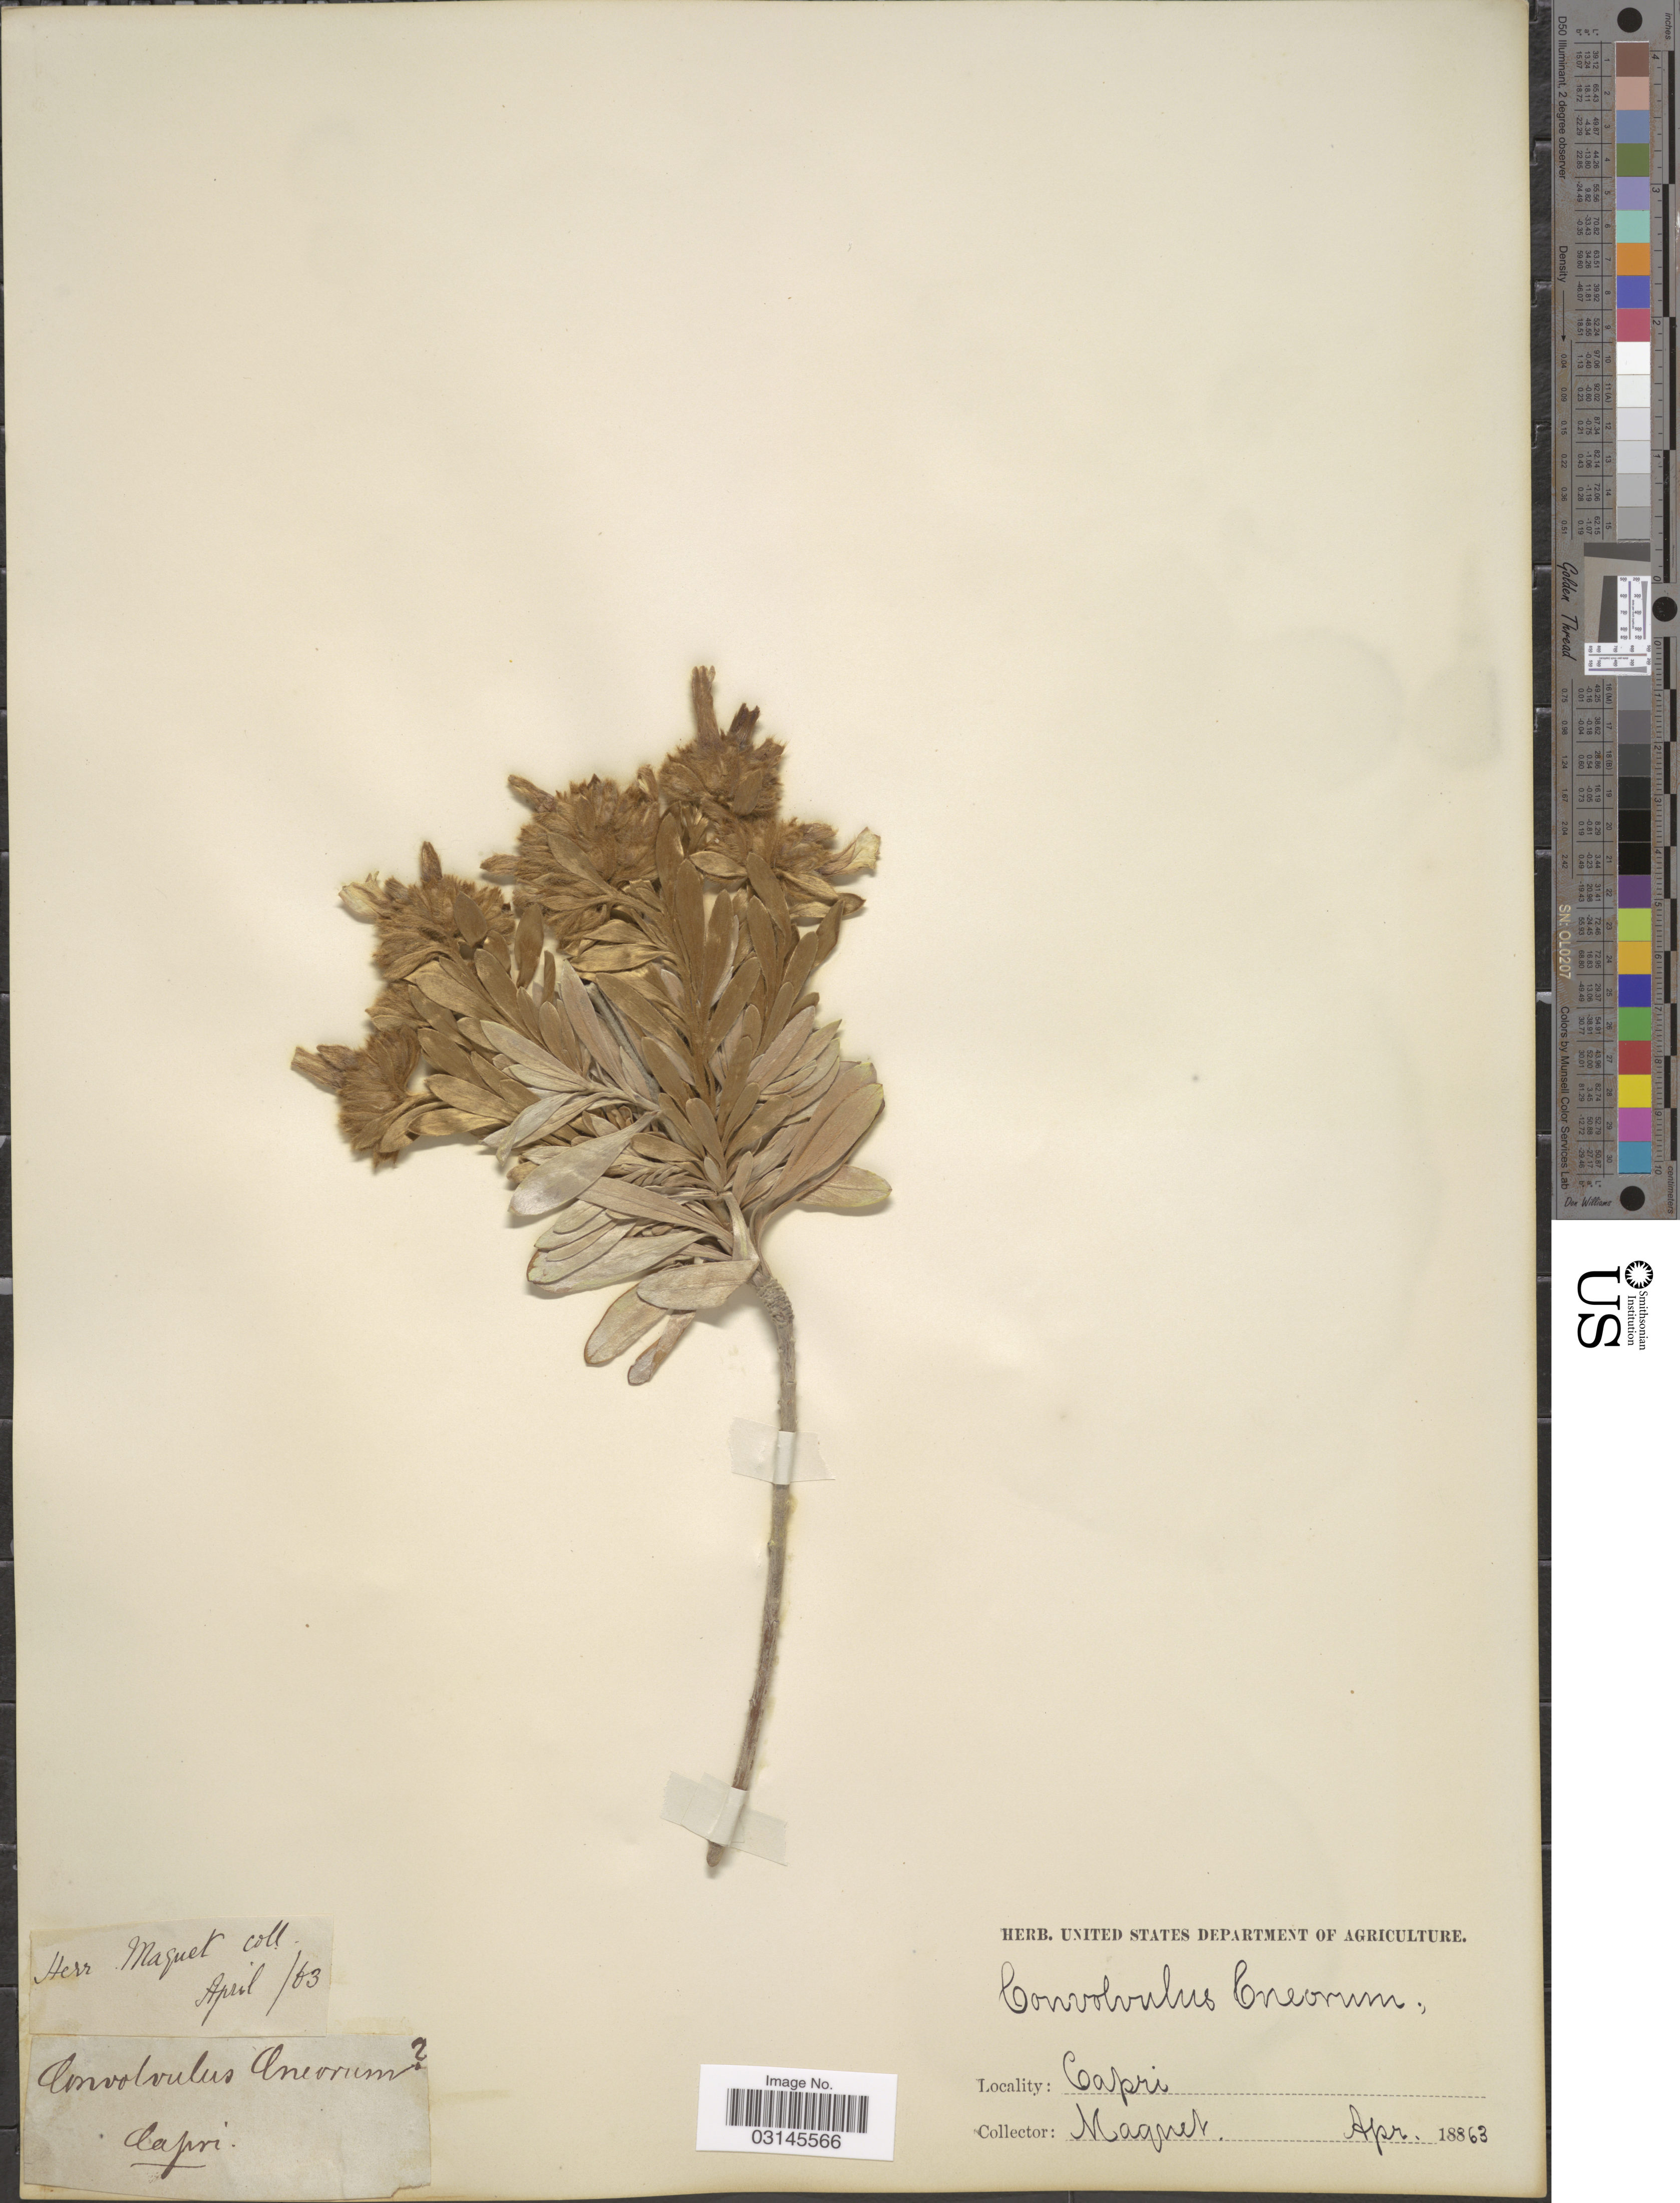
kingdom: Plantae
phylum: Tracheophyta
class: Magnoliopsida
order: Solanales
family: Convolvulaceae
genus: Convolvulus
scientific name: Convolvulus cneorum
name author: L.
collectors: Maguet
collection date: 1863-04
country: Italy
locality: Capri.